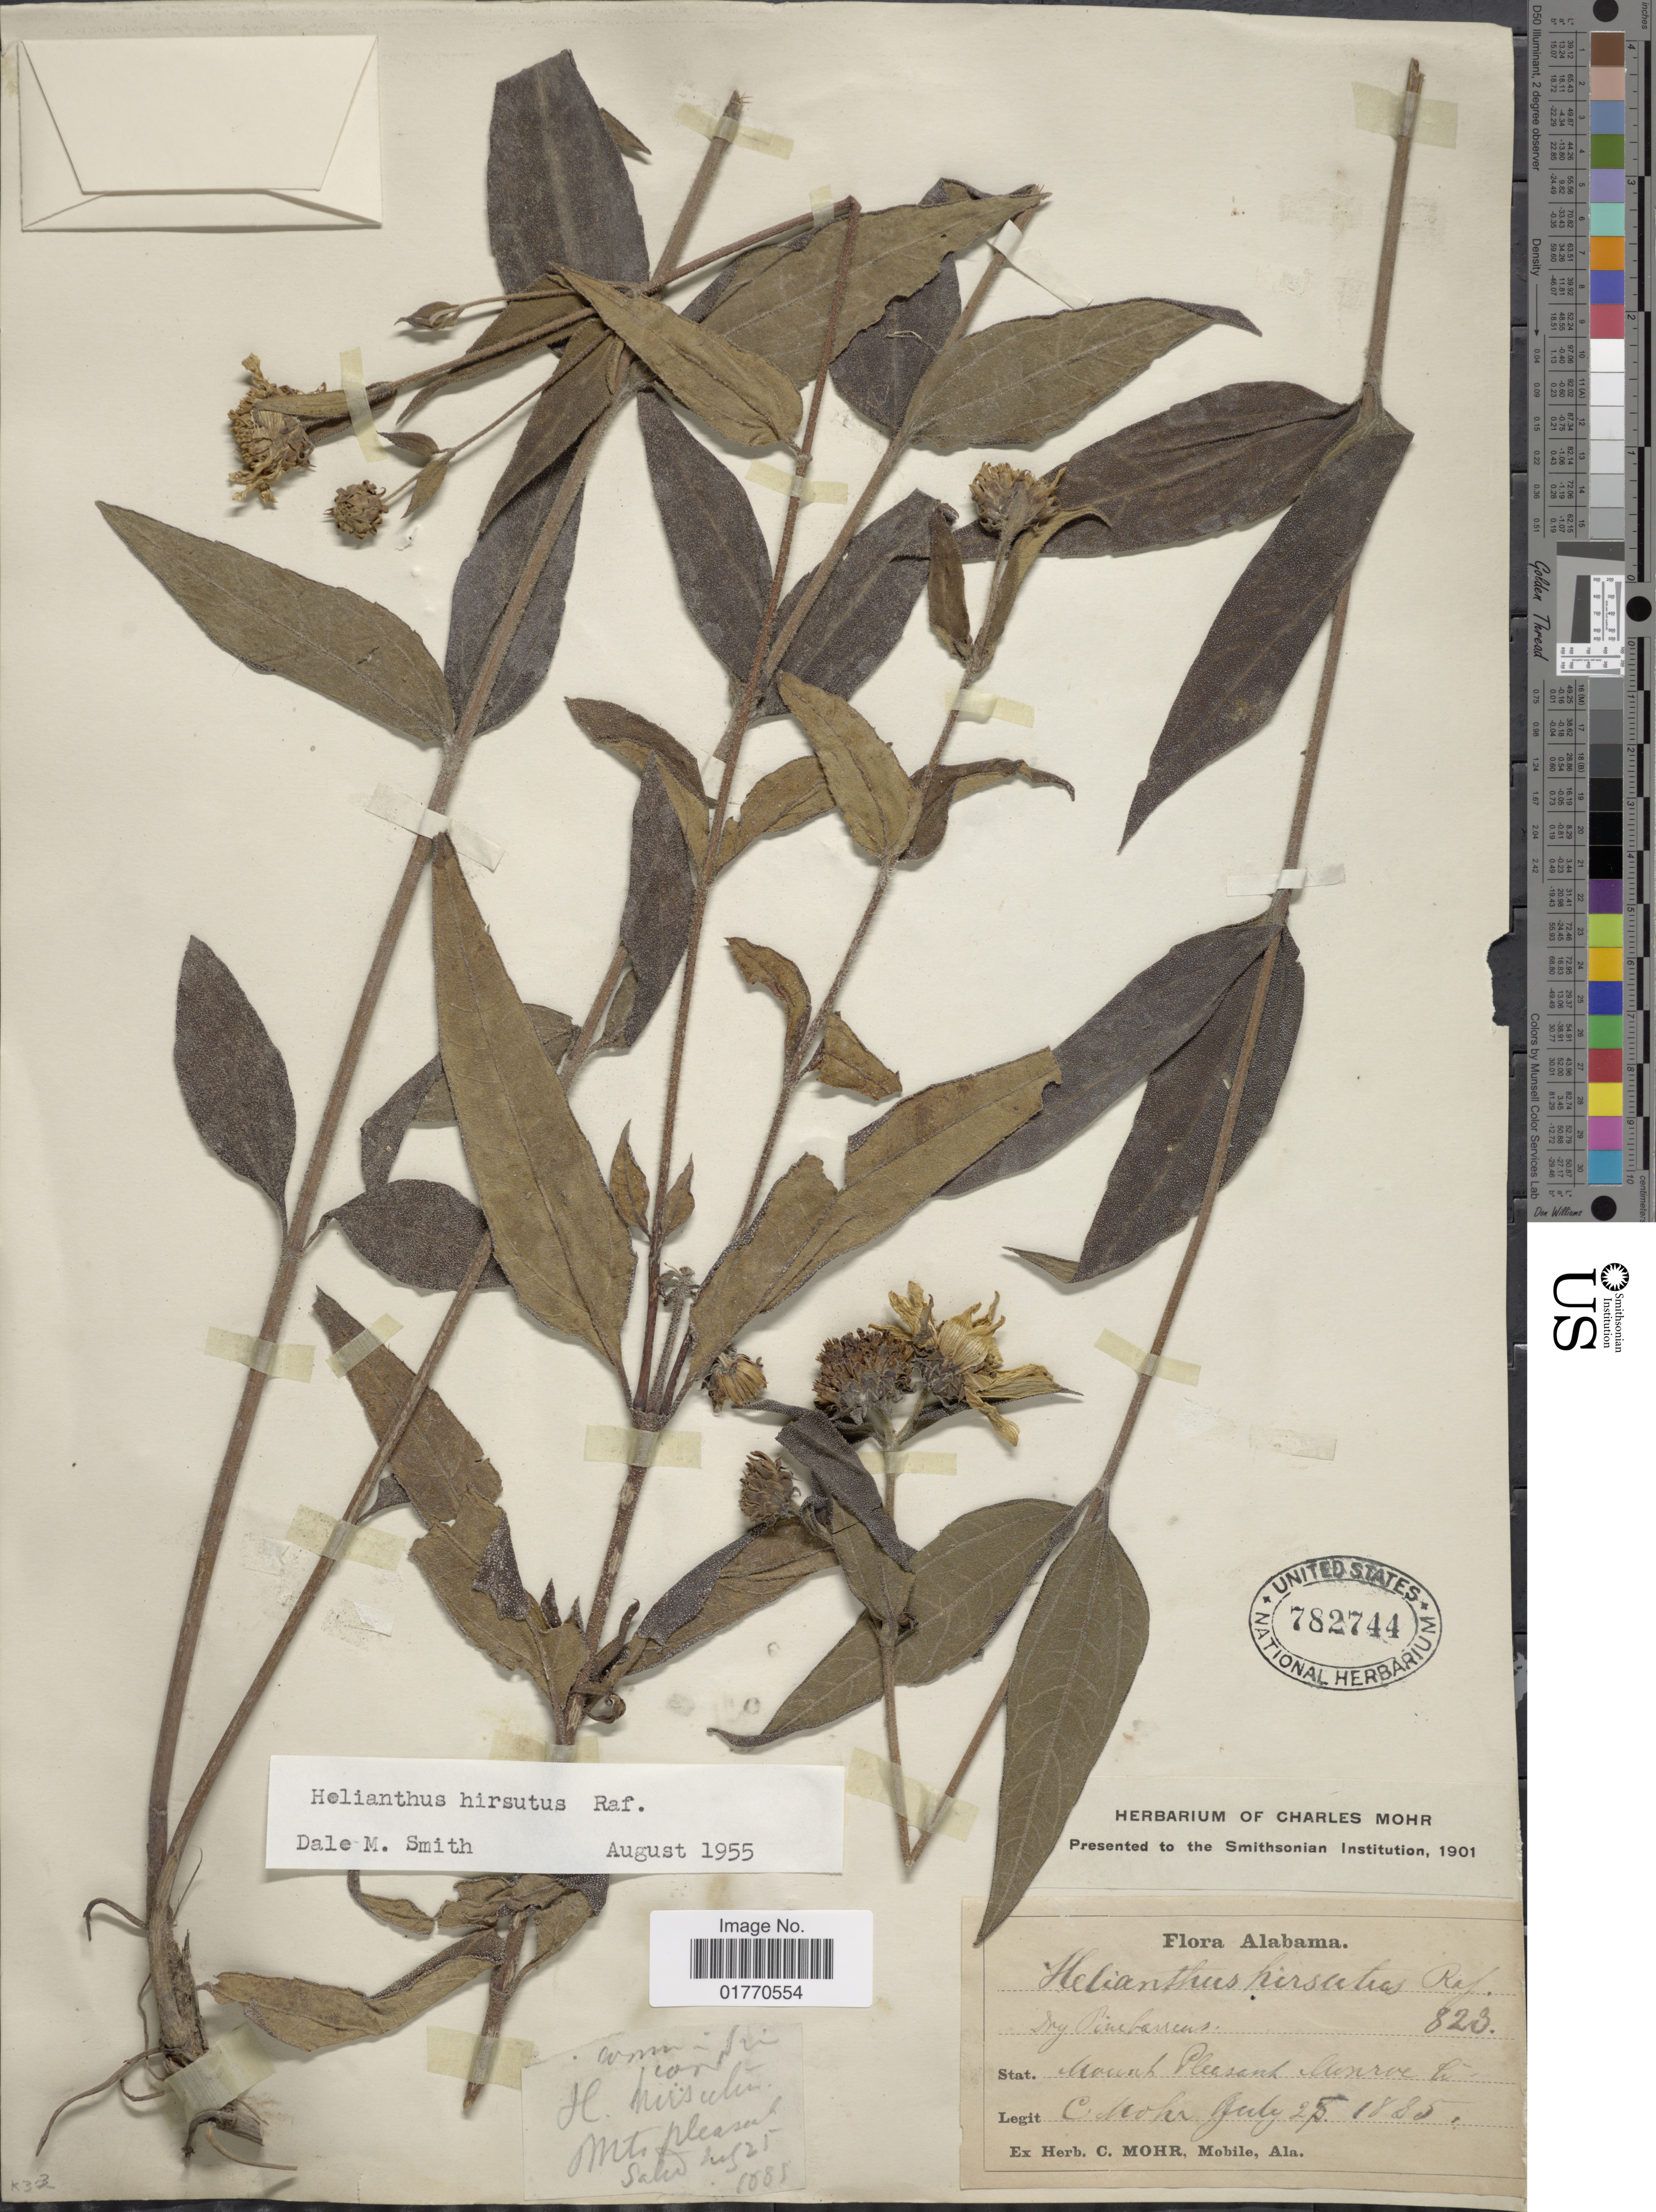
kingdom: Plantae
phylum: Tracheophyta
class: Magnoliopsida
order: Asterales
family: Asteraceae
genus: Helianthus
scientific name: Helianthus hirsutus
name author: Raf.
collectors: Mohr, C. T. (herbarium)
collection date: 1885-07-25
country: United States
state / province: Alabama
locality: Around Pleasant Monroe Co.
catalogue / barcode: US 782744